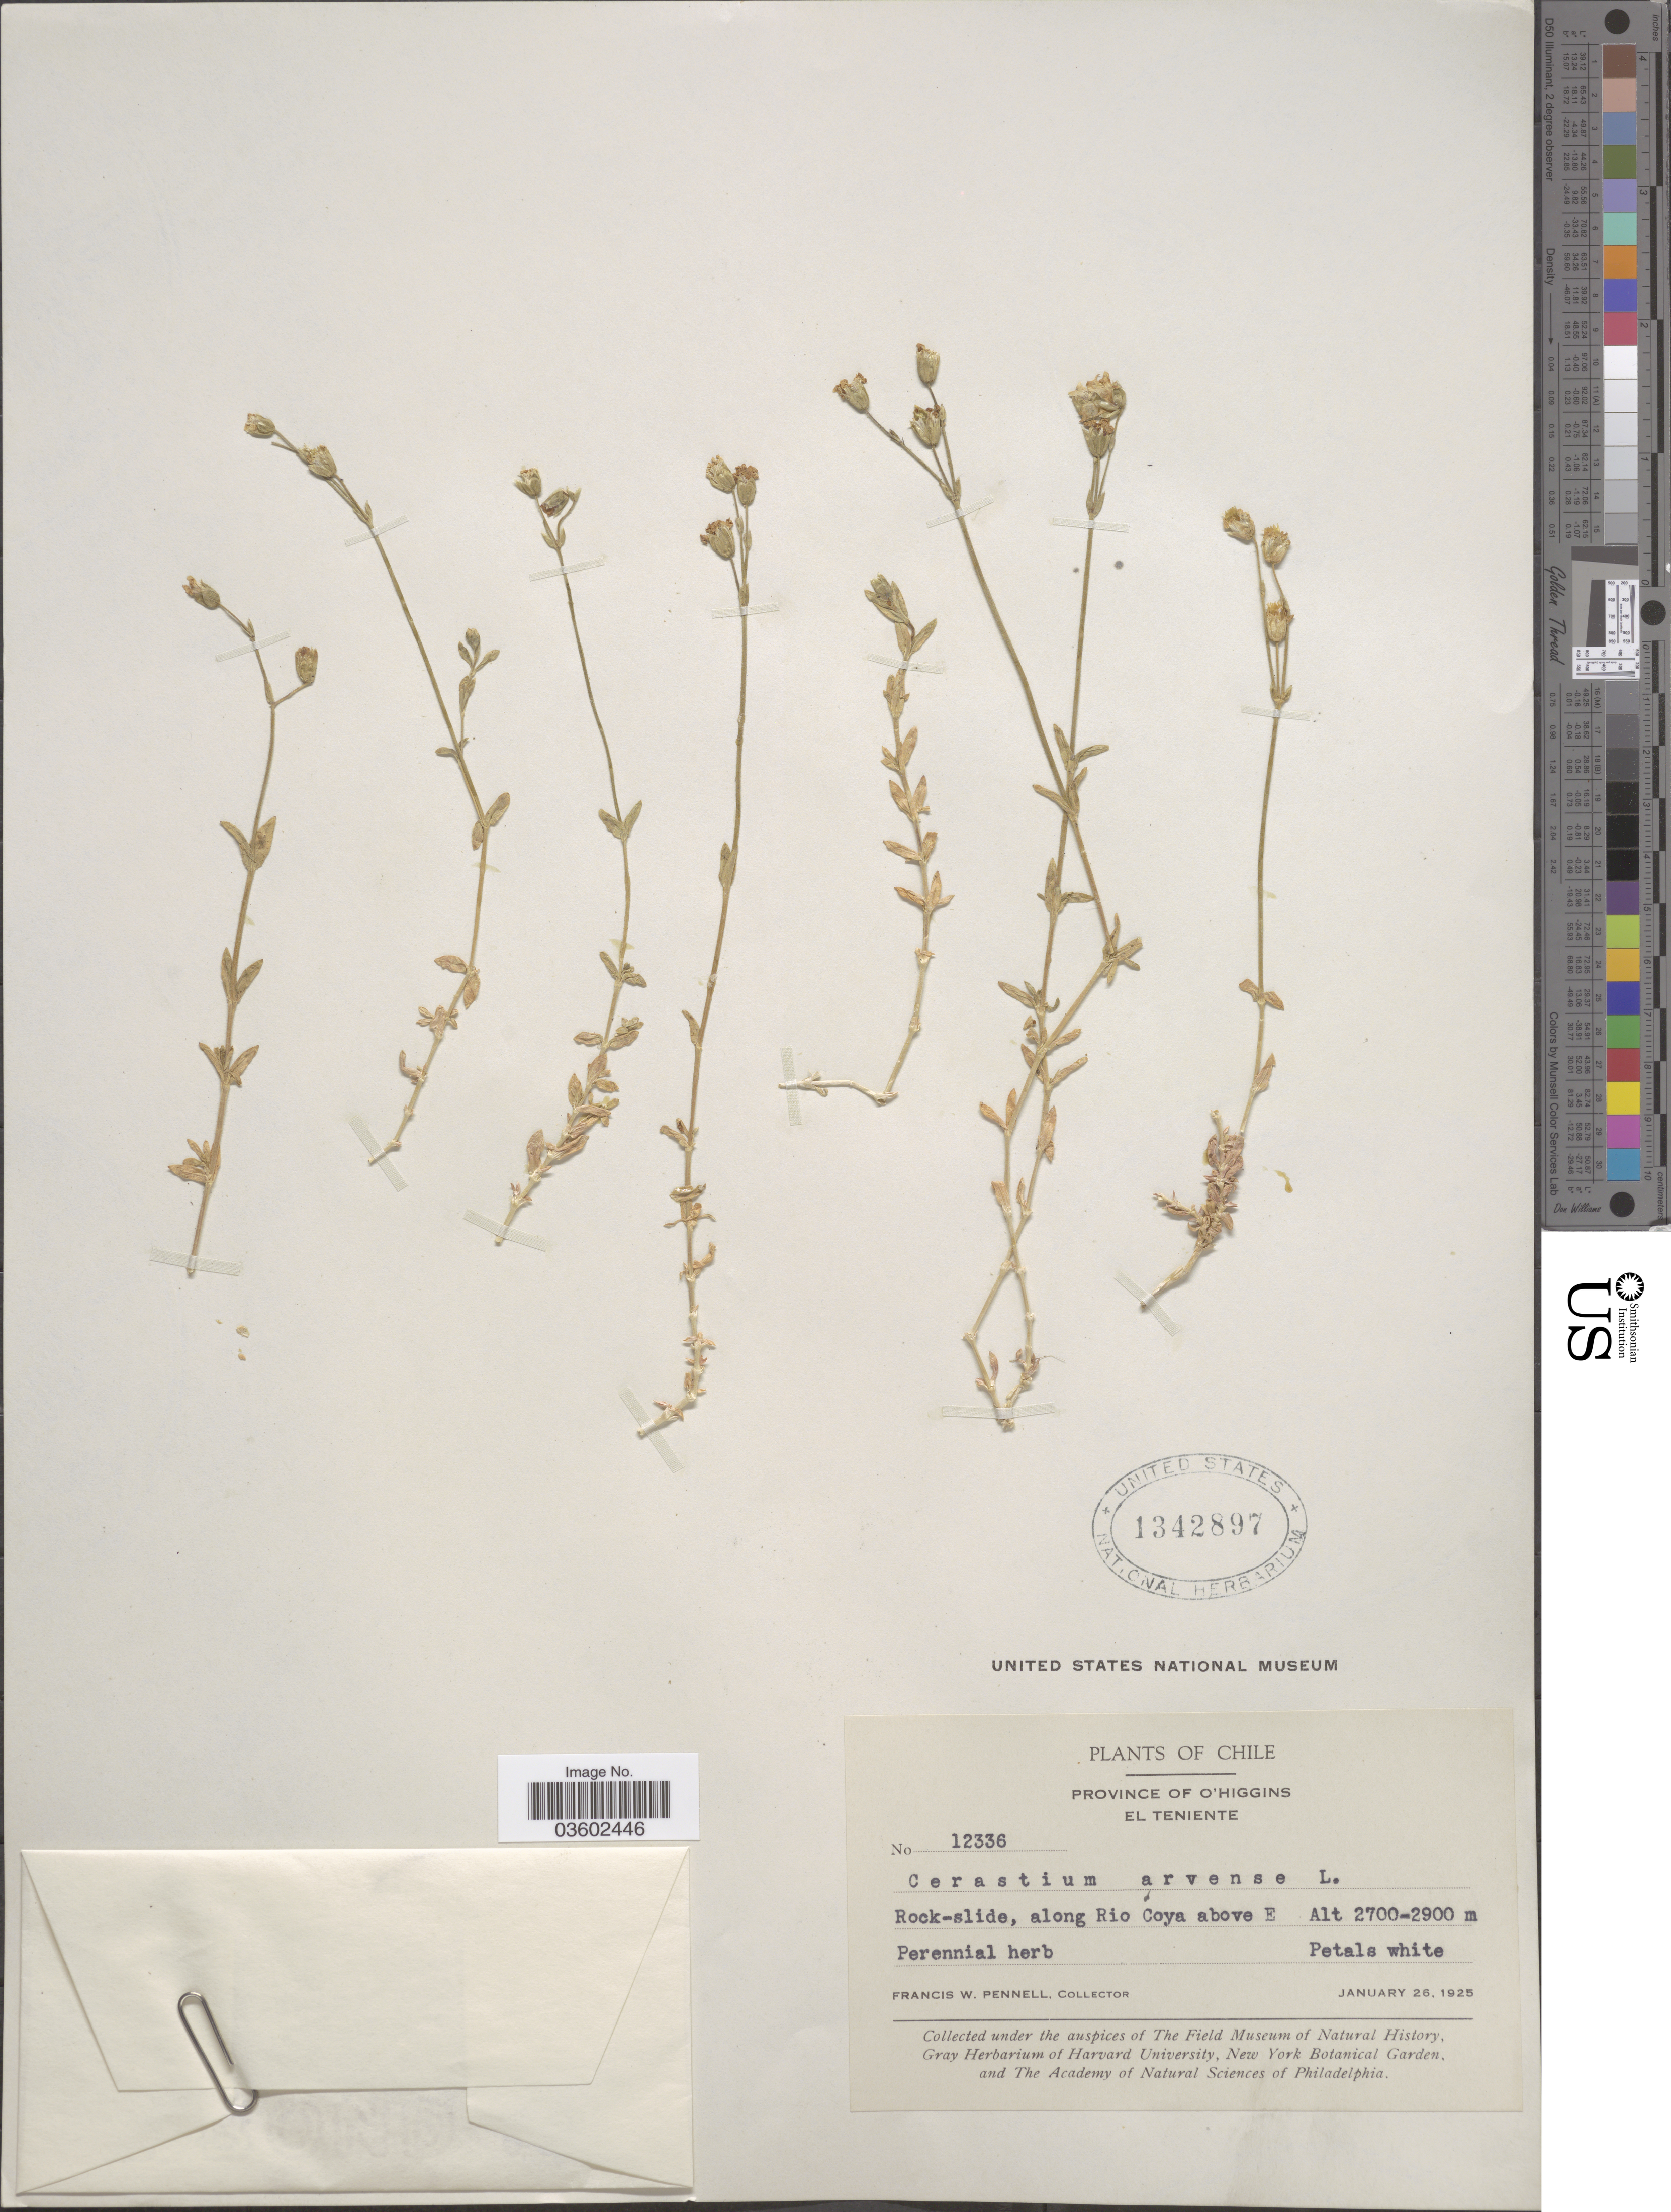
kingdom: Plantae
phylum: Tracheophyta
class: Magnoliopsida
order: Caryophyllales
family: Caryophyllaceae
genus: Cerastium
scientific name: Cerastium arvense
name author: L.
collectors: F. W. Pennell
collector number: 12336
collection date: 1925-01-26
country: Chile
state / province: O'Higgins (VI)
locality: El Teniente. Rock-slide, along Rio Coya above E.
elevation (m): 2700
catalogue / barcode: US 1342897